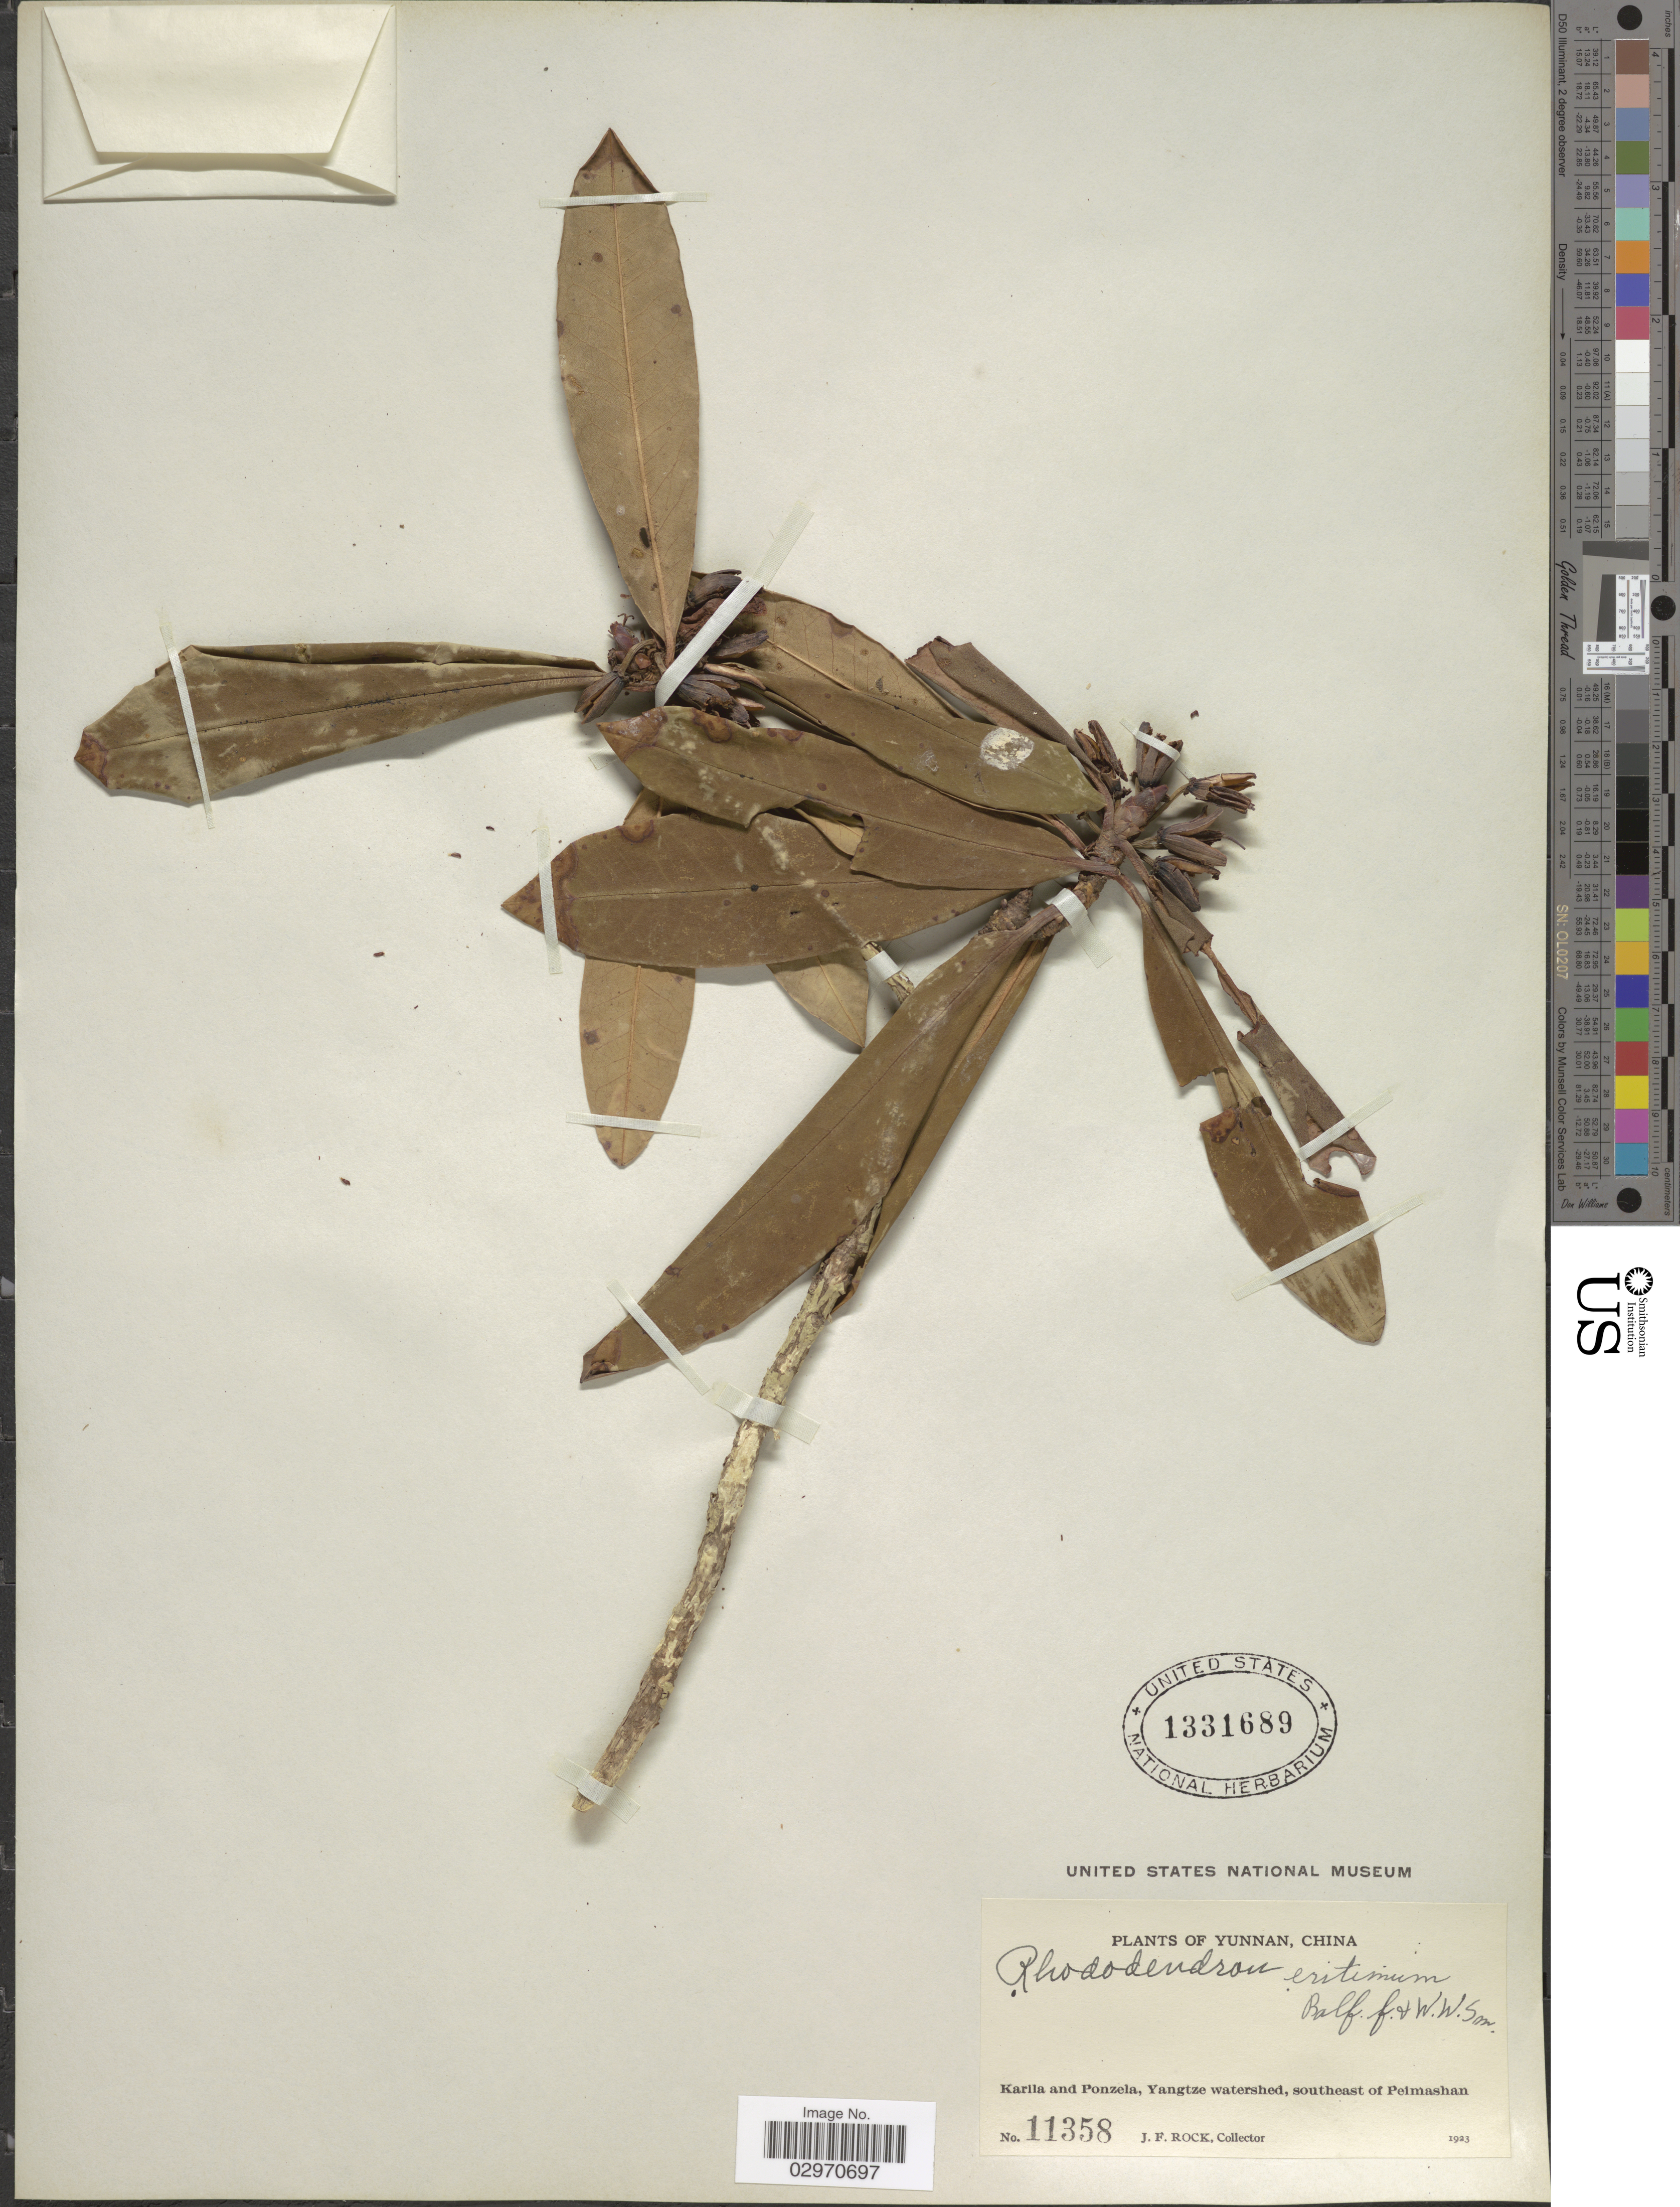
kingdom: Plantae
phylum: Tracheophyta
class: Magnoliopsida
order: Ericales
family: Ericaceae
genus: Rhododendron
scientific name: Rhododendron eritimum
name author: Balf. f. & W.W. Sm.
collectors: J. Rock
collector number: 11358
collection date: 1923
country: China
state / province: Yunnan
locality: Karila and Ponzela, Yangtze watershed, southeast of Peimashan.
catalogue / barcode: US 1331689